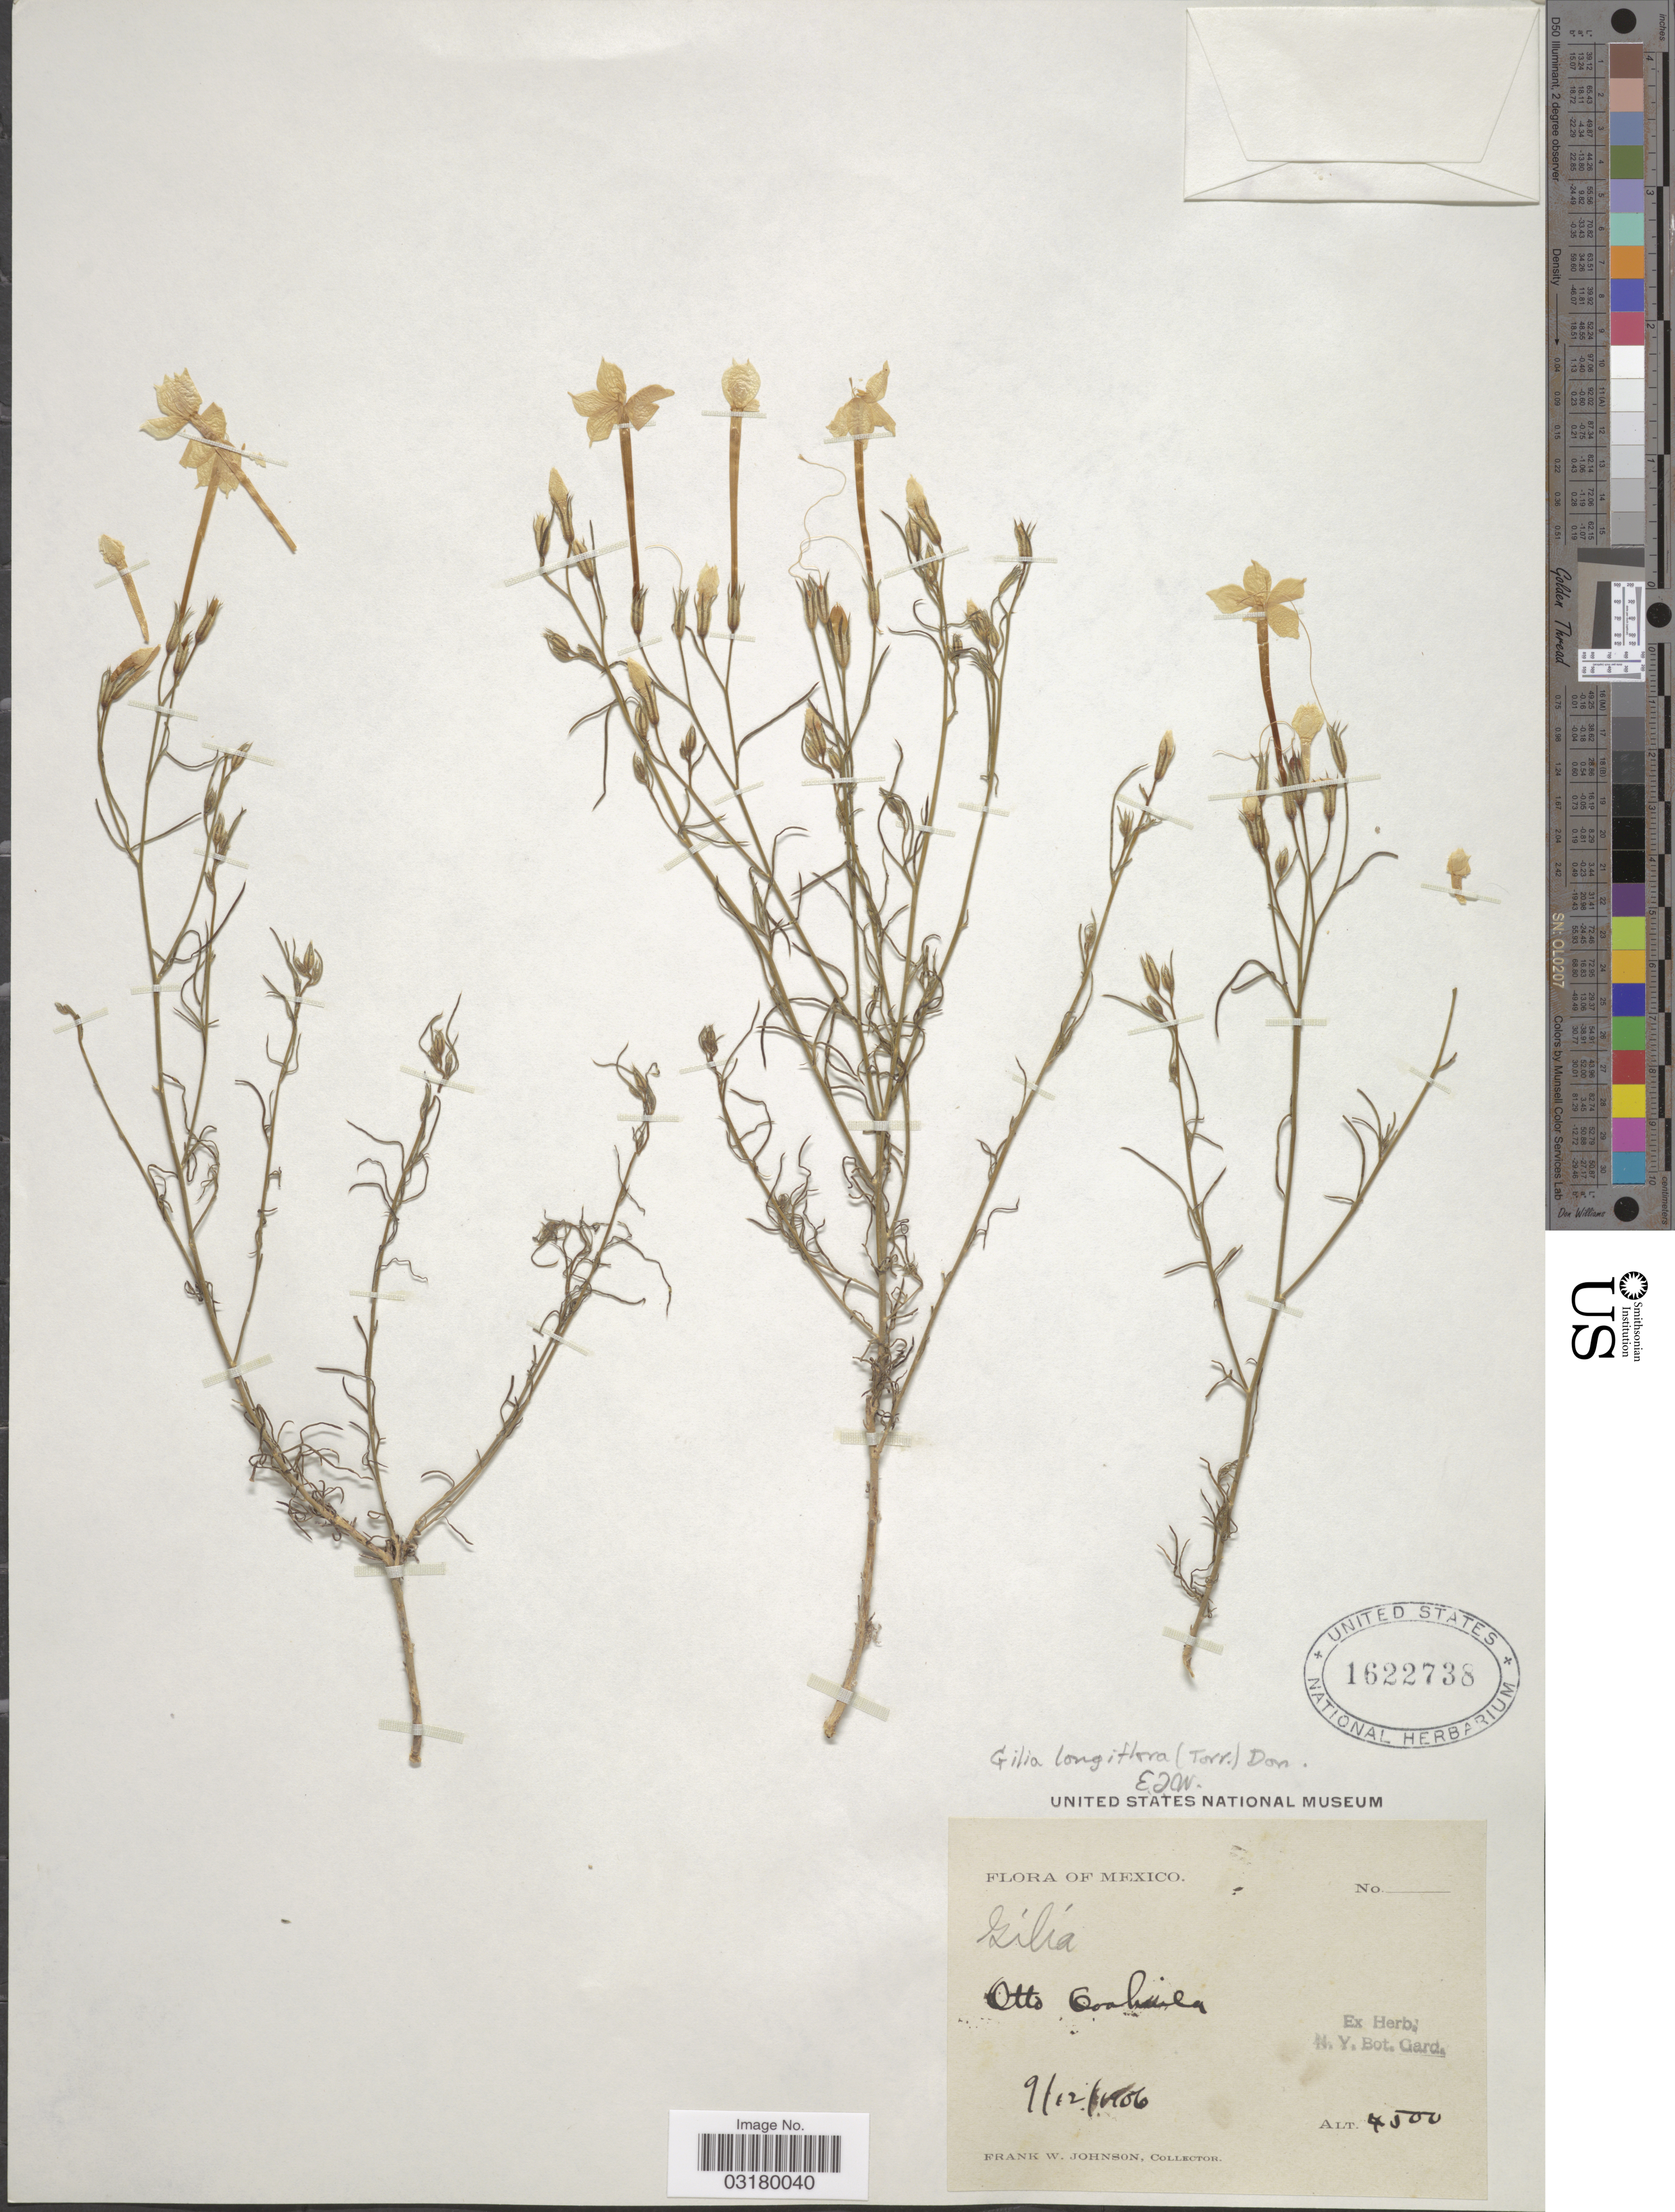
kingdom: Plantae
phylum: Tracheophyta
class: Magnoliopsida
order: Ericales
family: Polemoniaceae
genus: Ipomopsis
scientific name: Ipomopsis longiflora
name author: (Torr.) V.E. Grant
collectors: F. W. Johnson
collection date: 1936-12-09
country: Mexico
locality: Otto Coahuila.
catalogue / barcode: US 1622738